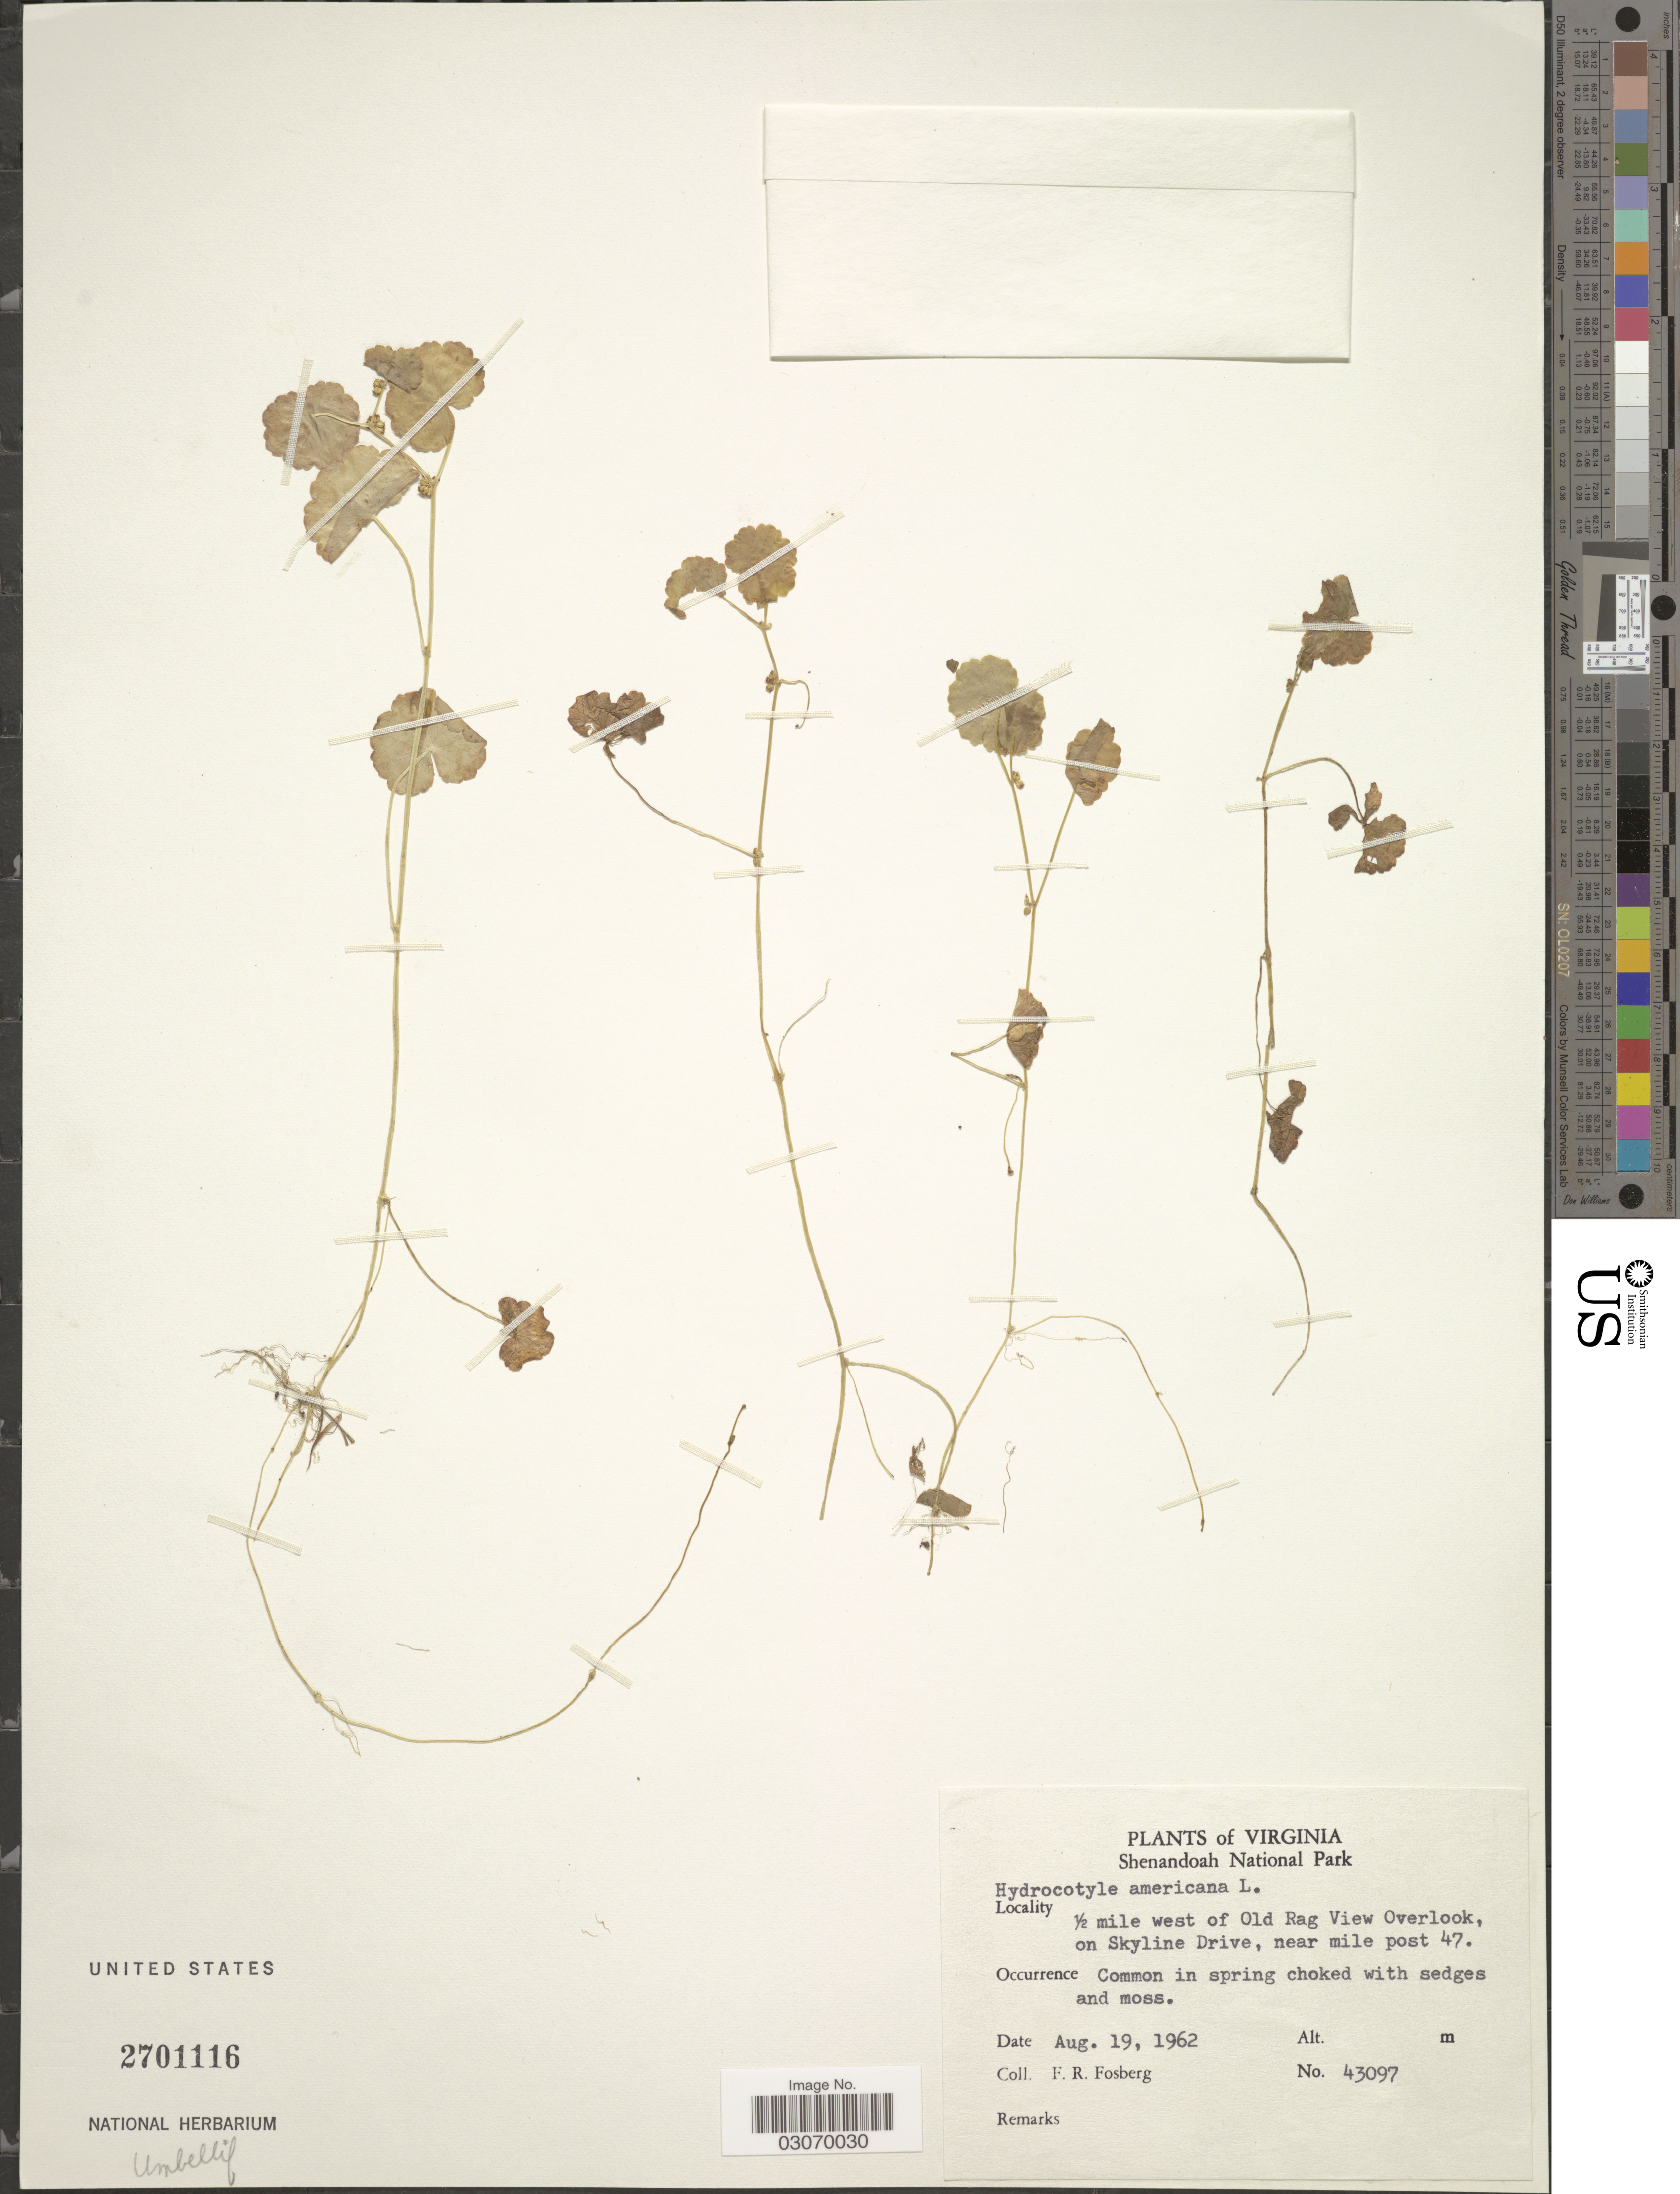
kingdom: Plantae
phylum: Tracheophyta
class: Magnoliopsida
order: Apiales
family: Araliaceae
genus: Hydrocotyle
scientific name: Hydrocotyle americana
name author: L.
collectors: F. R. Fosberg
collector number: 43097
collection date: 1962-08-19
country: United States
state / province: Virginia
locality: Shenandoah National Park. ½ mile west of Old Rag View Overlook, on Skyline Drive, near mile post 47.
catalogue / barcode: US 2701116